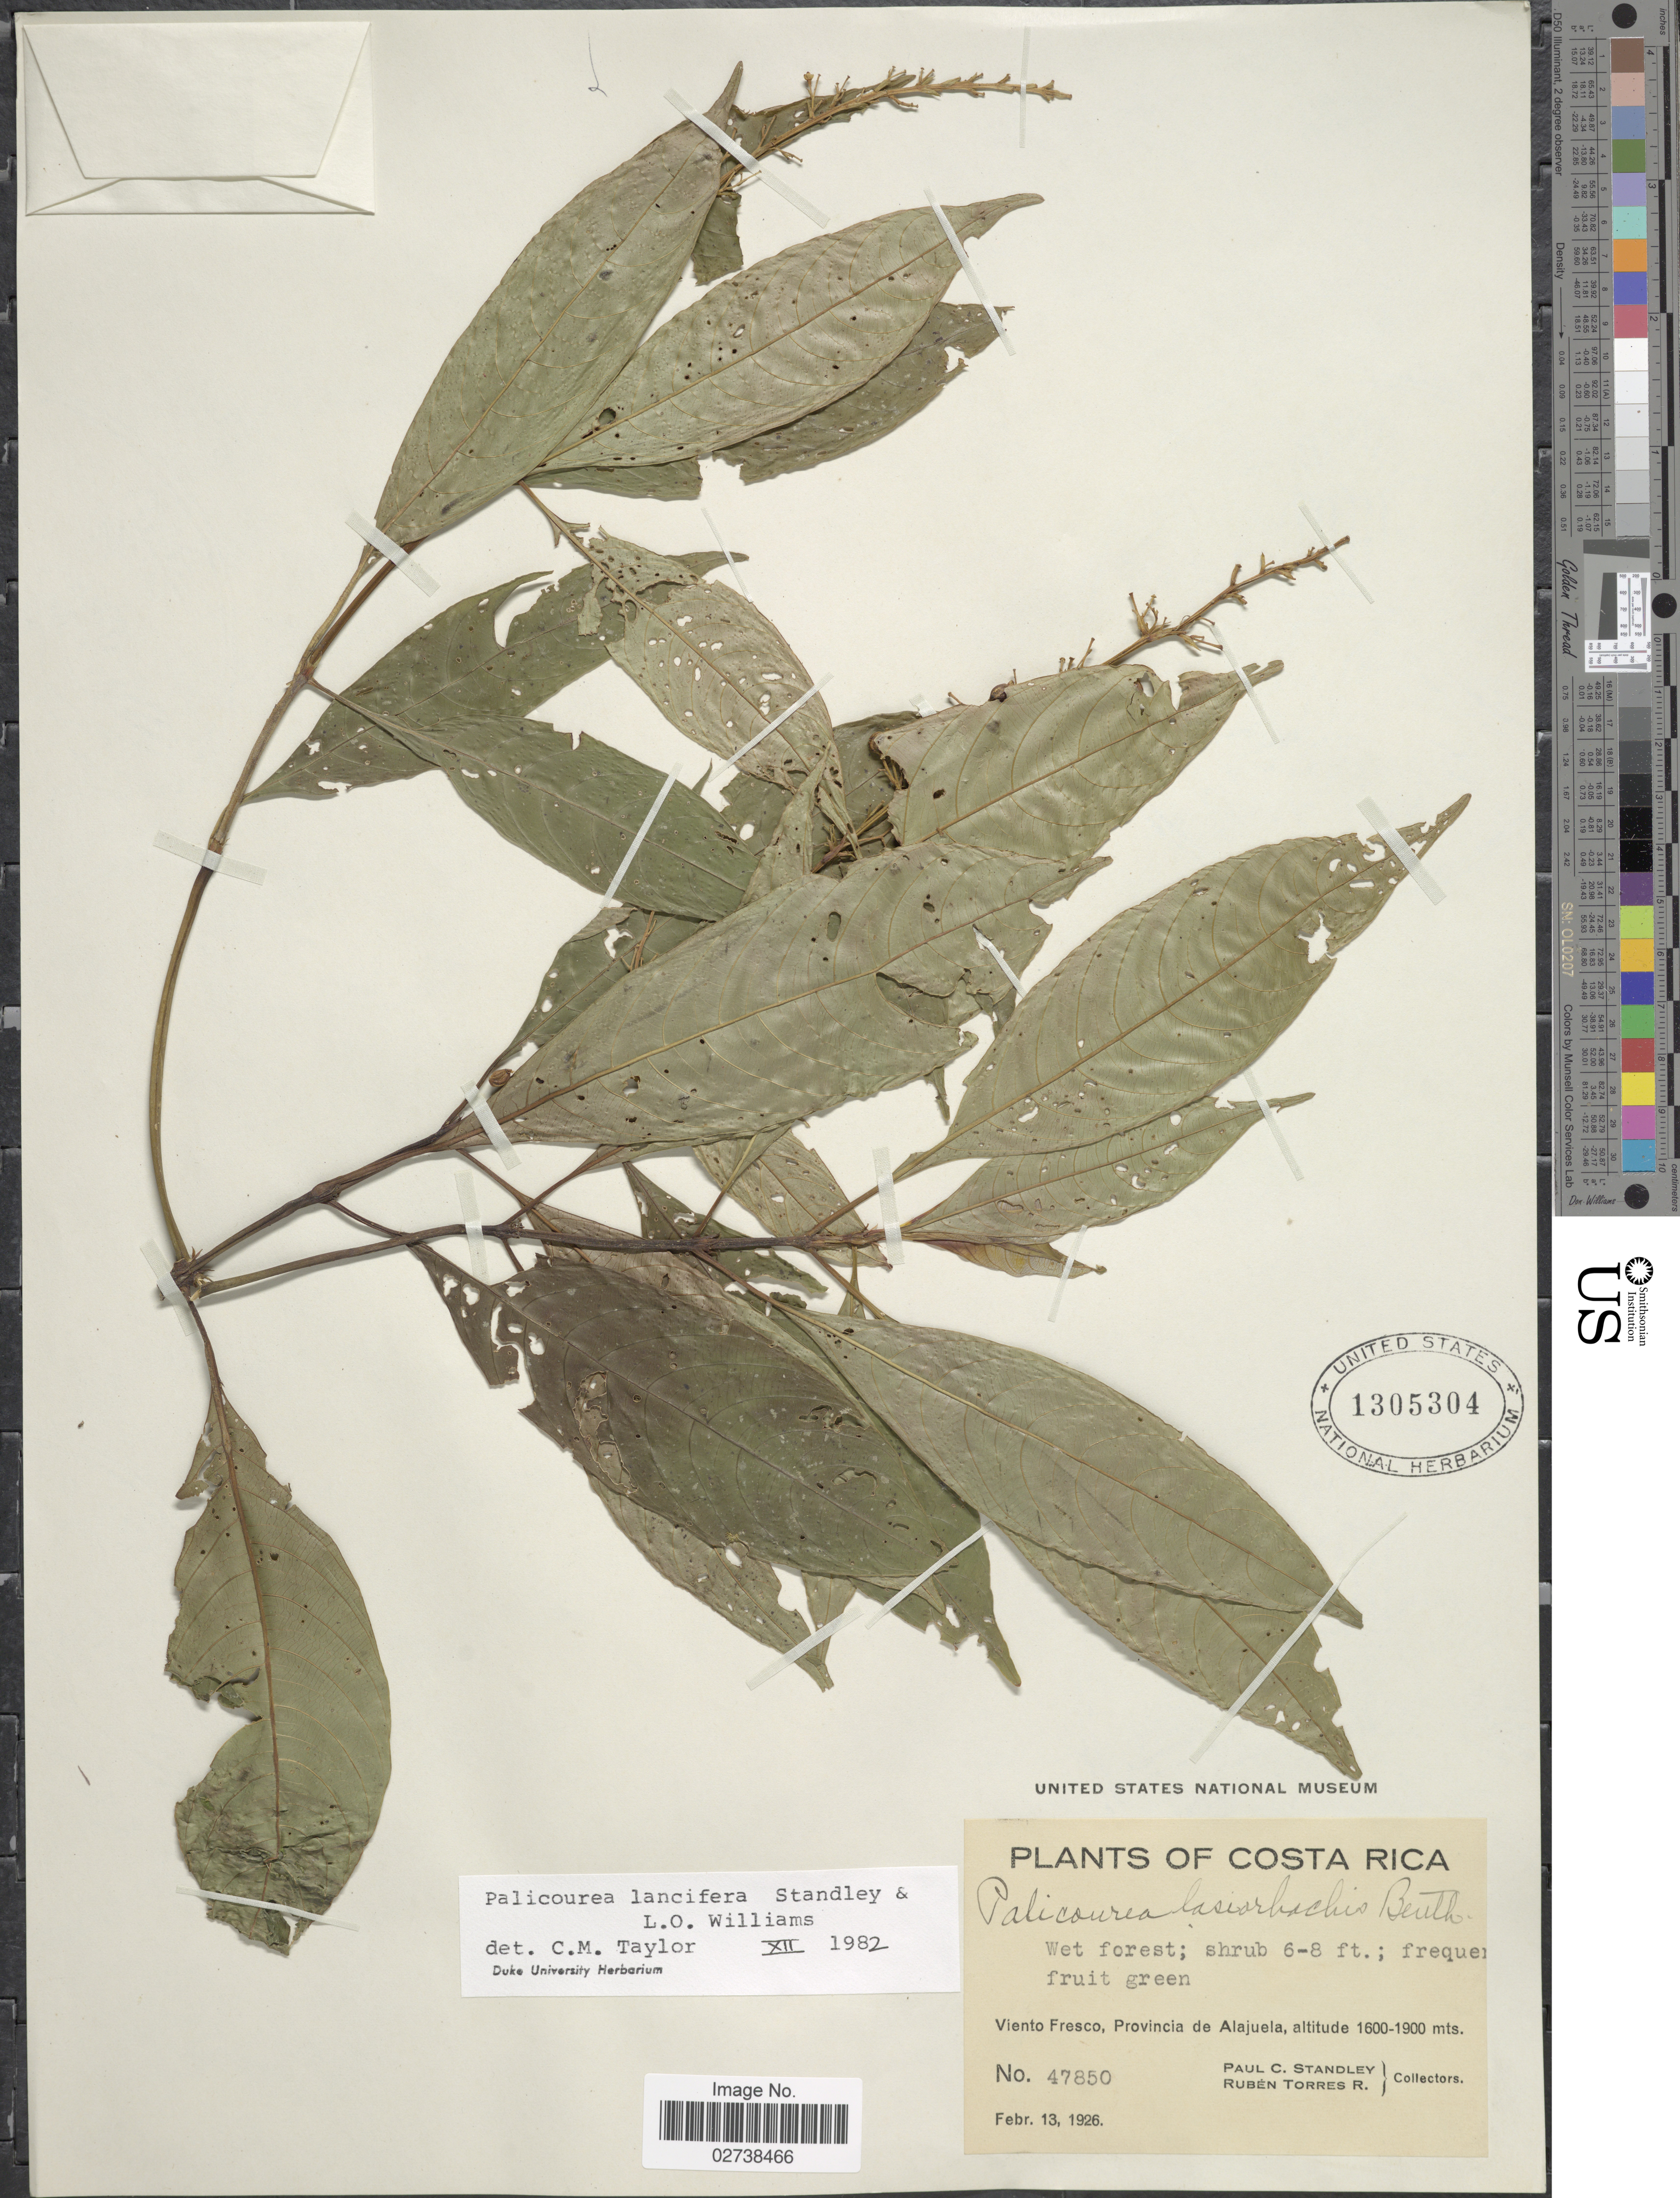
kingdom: Plantae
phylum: Tracheophyta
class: Magnoliopsida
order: Gentianales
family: Rubiaceae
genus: Palicourea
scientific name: Palicourea lancifera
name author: Standl. & L.O. Williams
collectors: P. C. Standley & R. Torres Rojas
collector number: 47850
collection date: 1926-02-13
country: Costa Rica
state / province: Alajuela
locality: Viento Fresco, Provincoa de Alajuela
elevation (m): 1600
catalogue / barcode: US 1305304